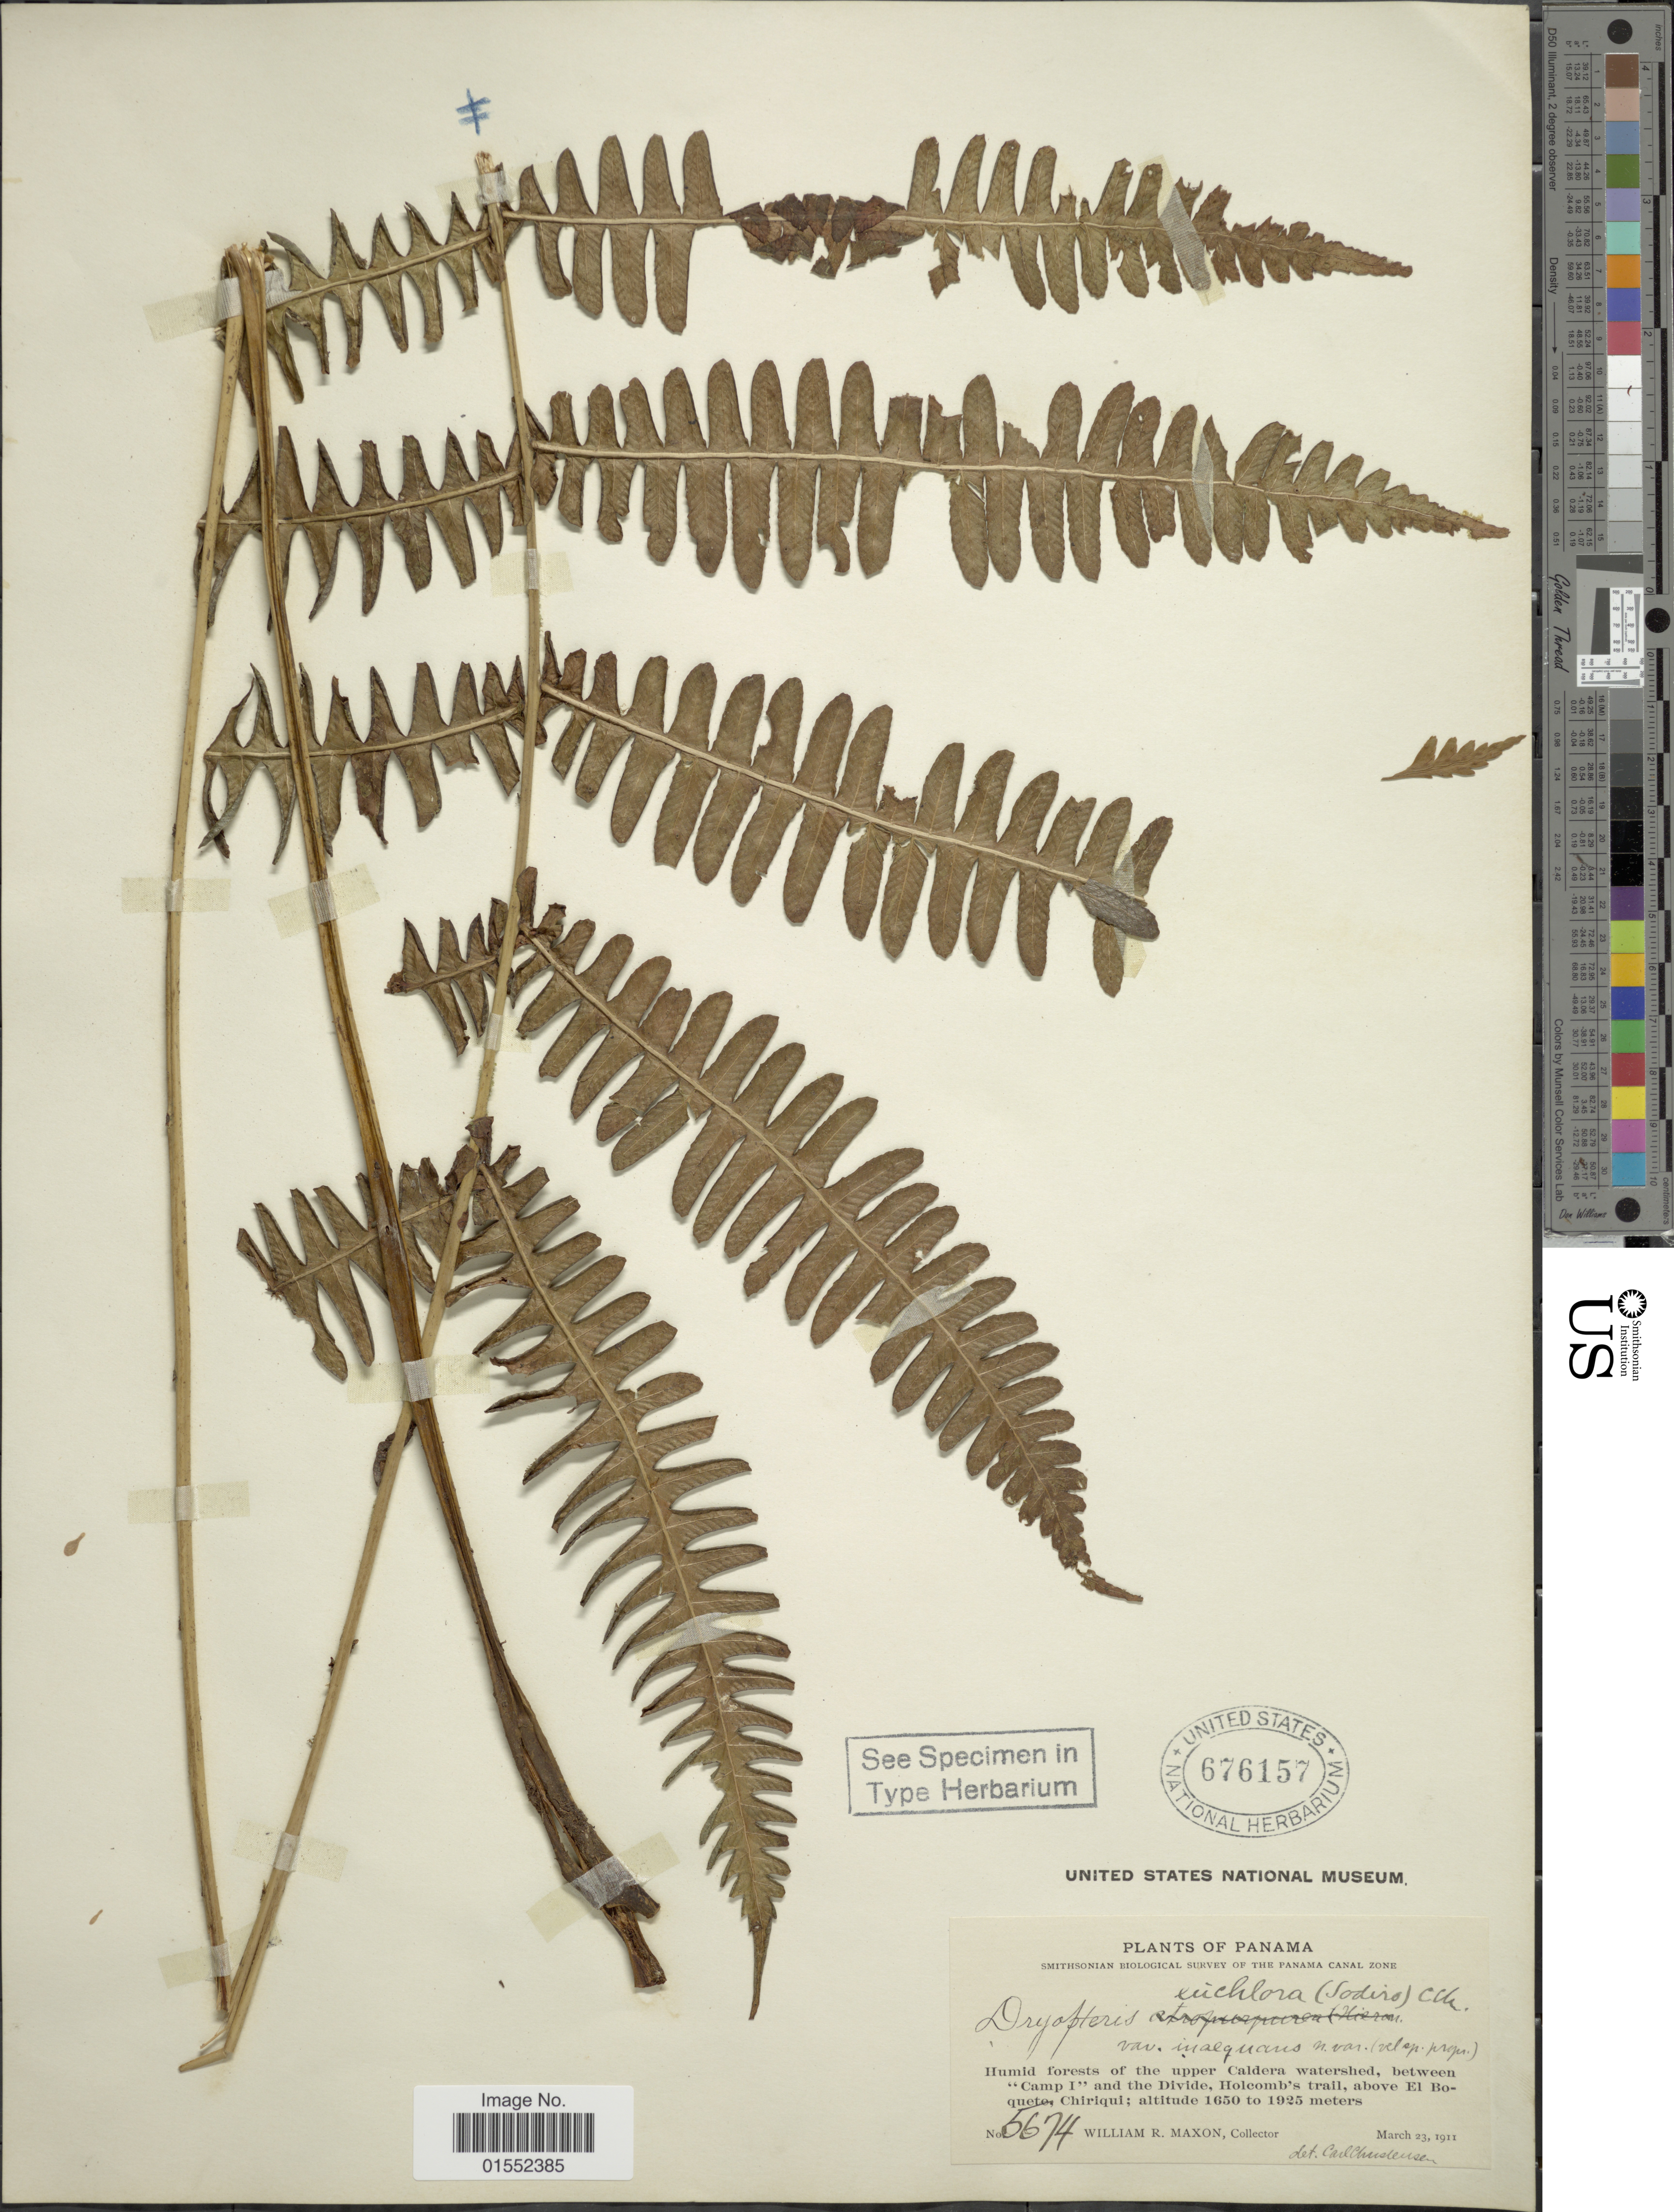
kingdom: Plantae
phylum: Tracheophyta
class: Polypodiopsida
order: Polypodiales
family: Dryopteridaceae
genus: Dryopteris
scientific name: Dryopteris euchlora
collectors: W. R. Maxon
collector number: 5674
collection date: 1911-03-23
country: Panama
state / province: Chiriqui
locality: Humid forests of the upper Caldera watershed, between "Camp I" and the Divide, Holcomb's trail, above El Boquete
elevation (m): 1650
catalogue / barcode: US 676157